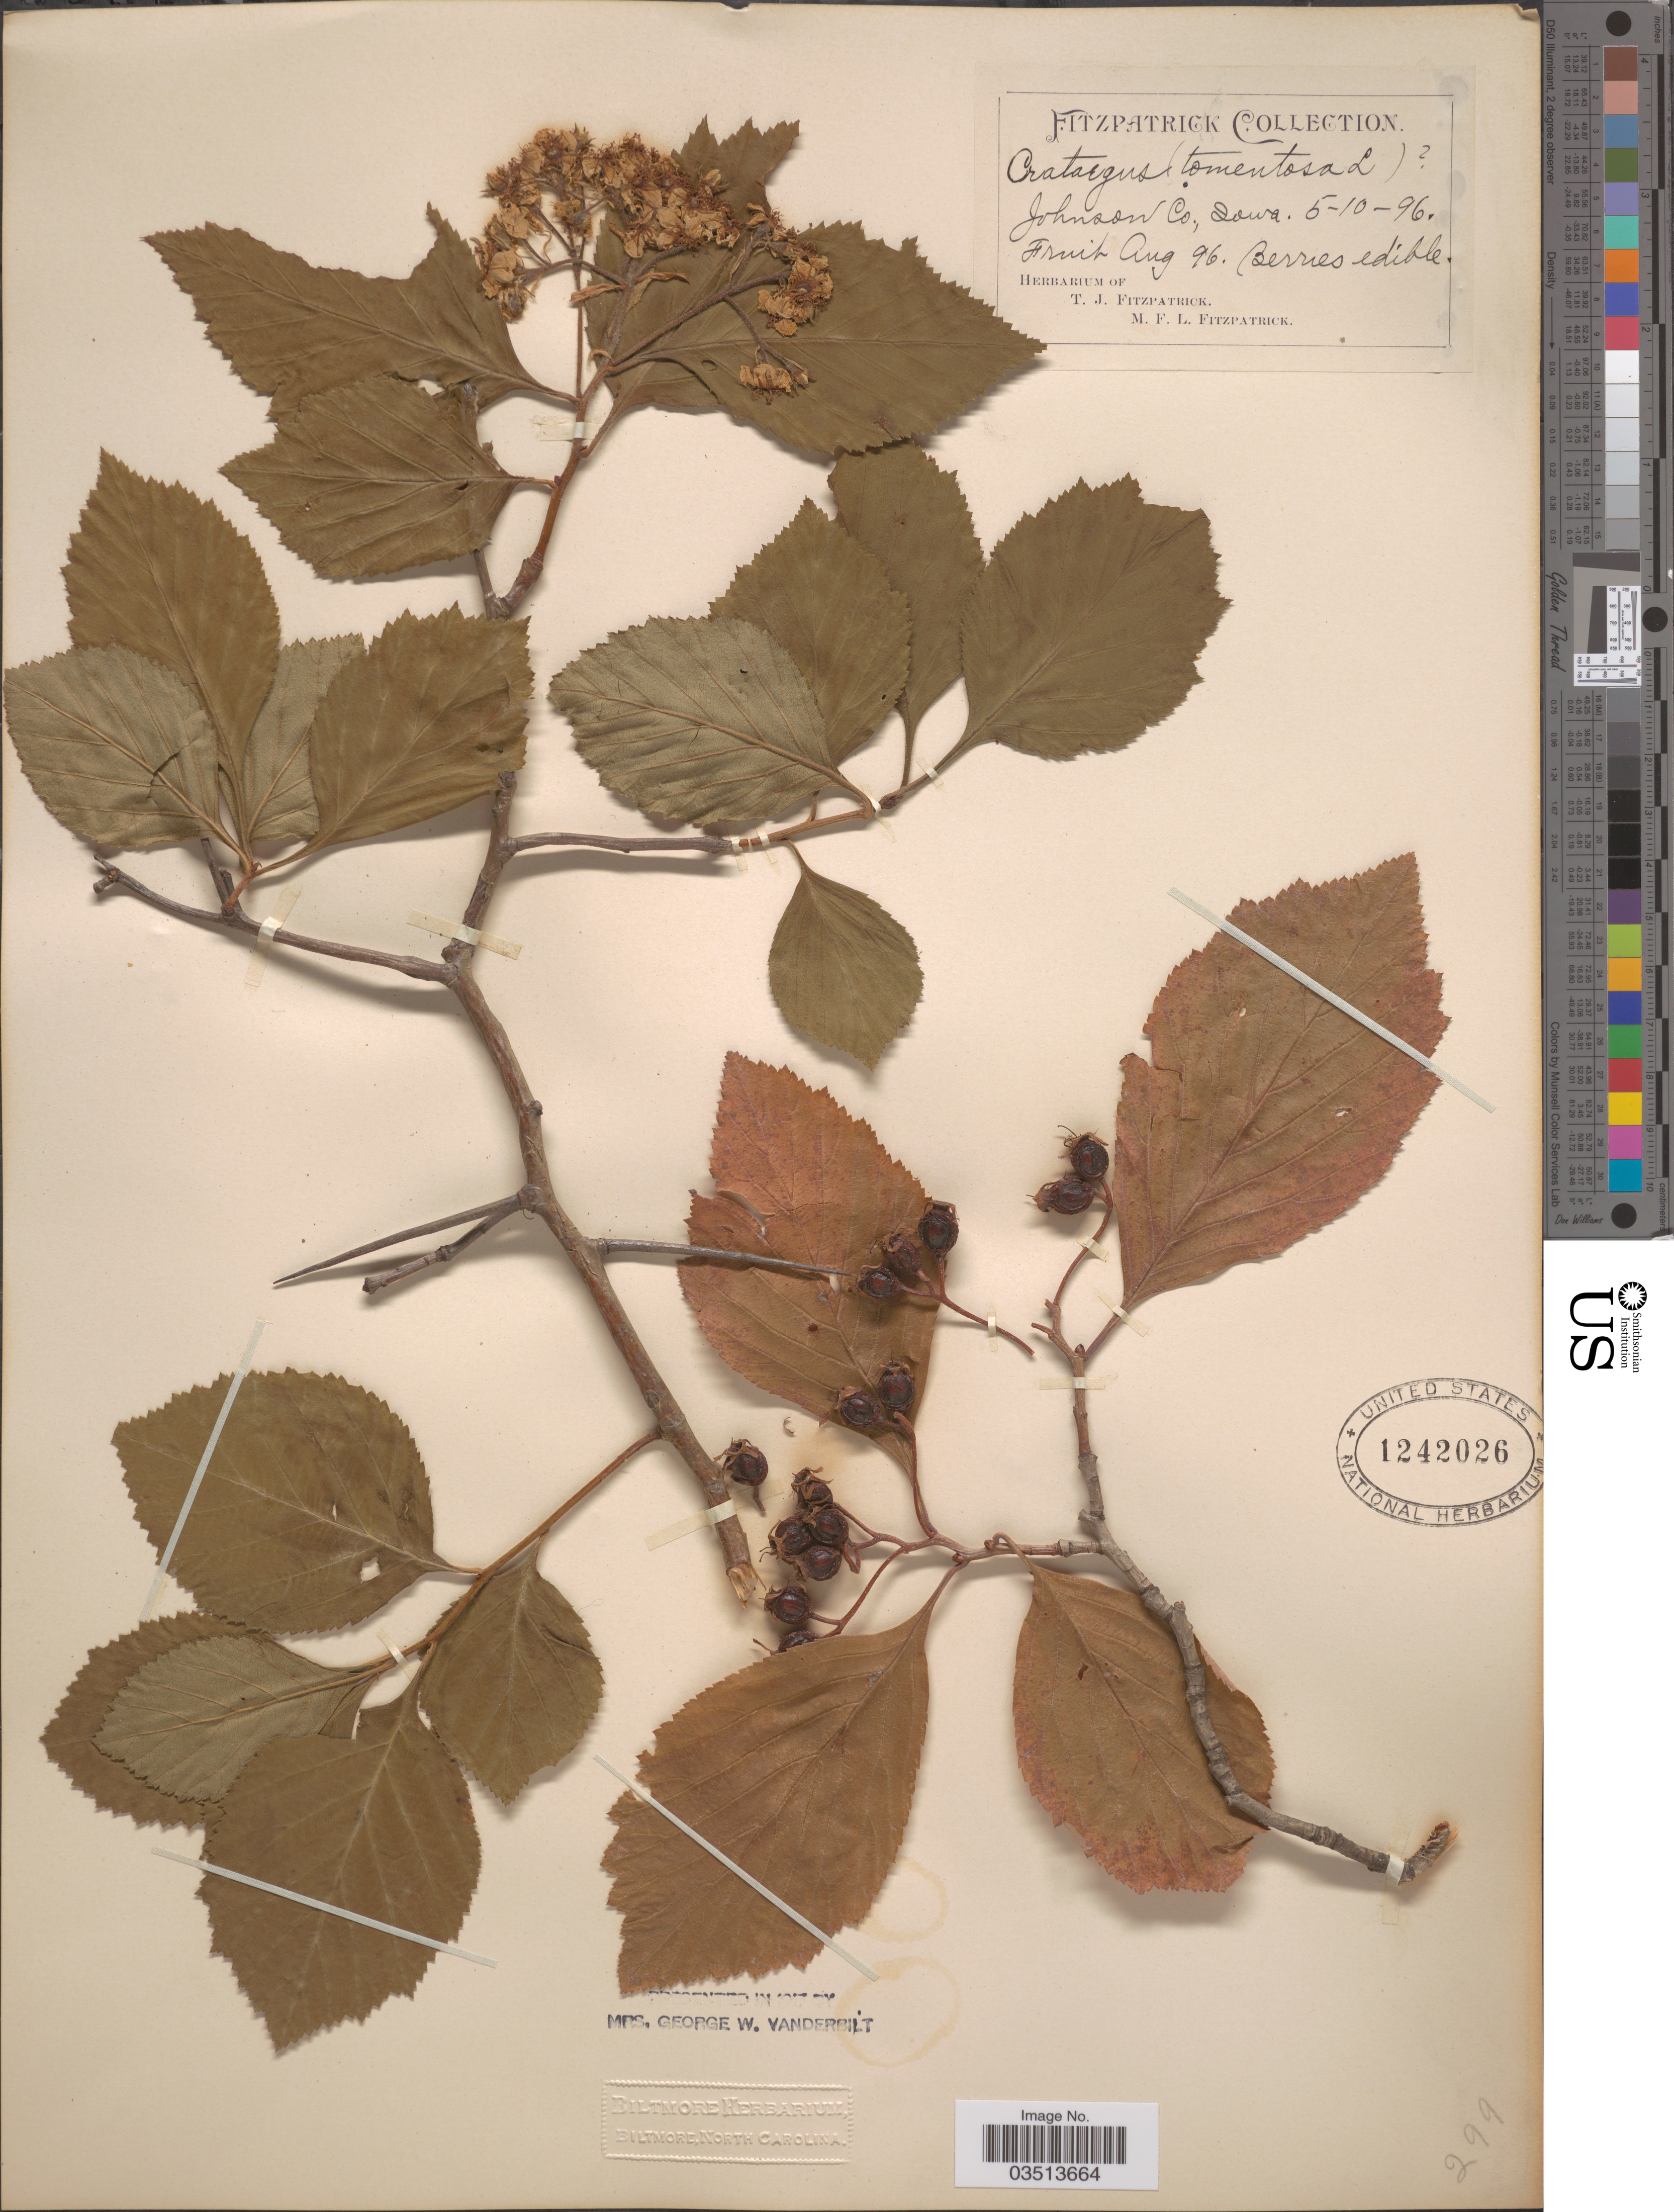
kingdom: Plantae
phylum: Tracheophyta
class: Magnoliopsida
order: Rosales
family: Rosaceae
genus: Crataegus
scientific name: Crataegus calpodendron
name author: (Ehrh.) Medik.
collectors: M. Fitzpatrick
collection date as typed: Transcribed d/m/y: 10/5/96 to /8/96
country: United States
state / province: Iowa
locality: Johnson Co.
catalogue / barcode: US 1242026